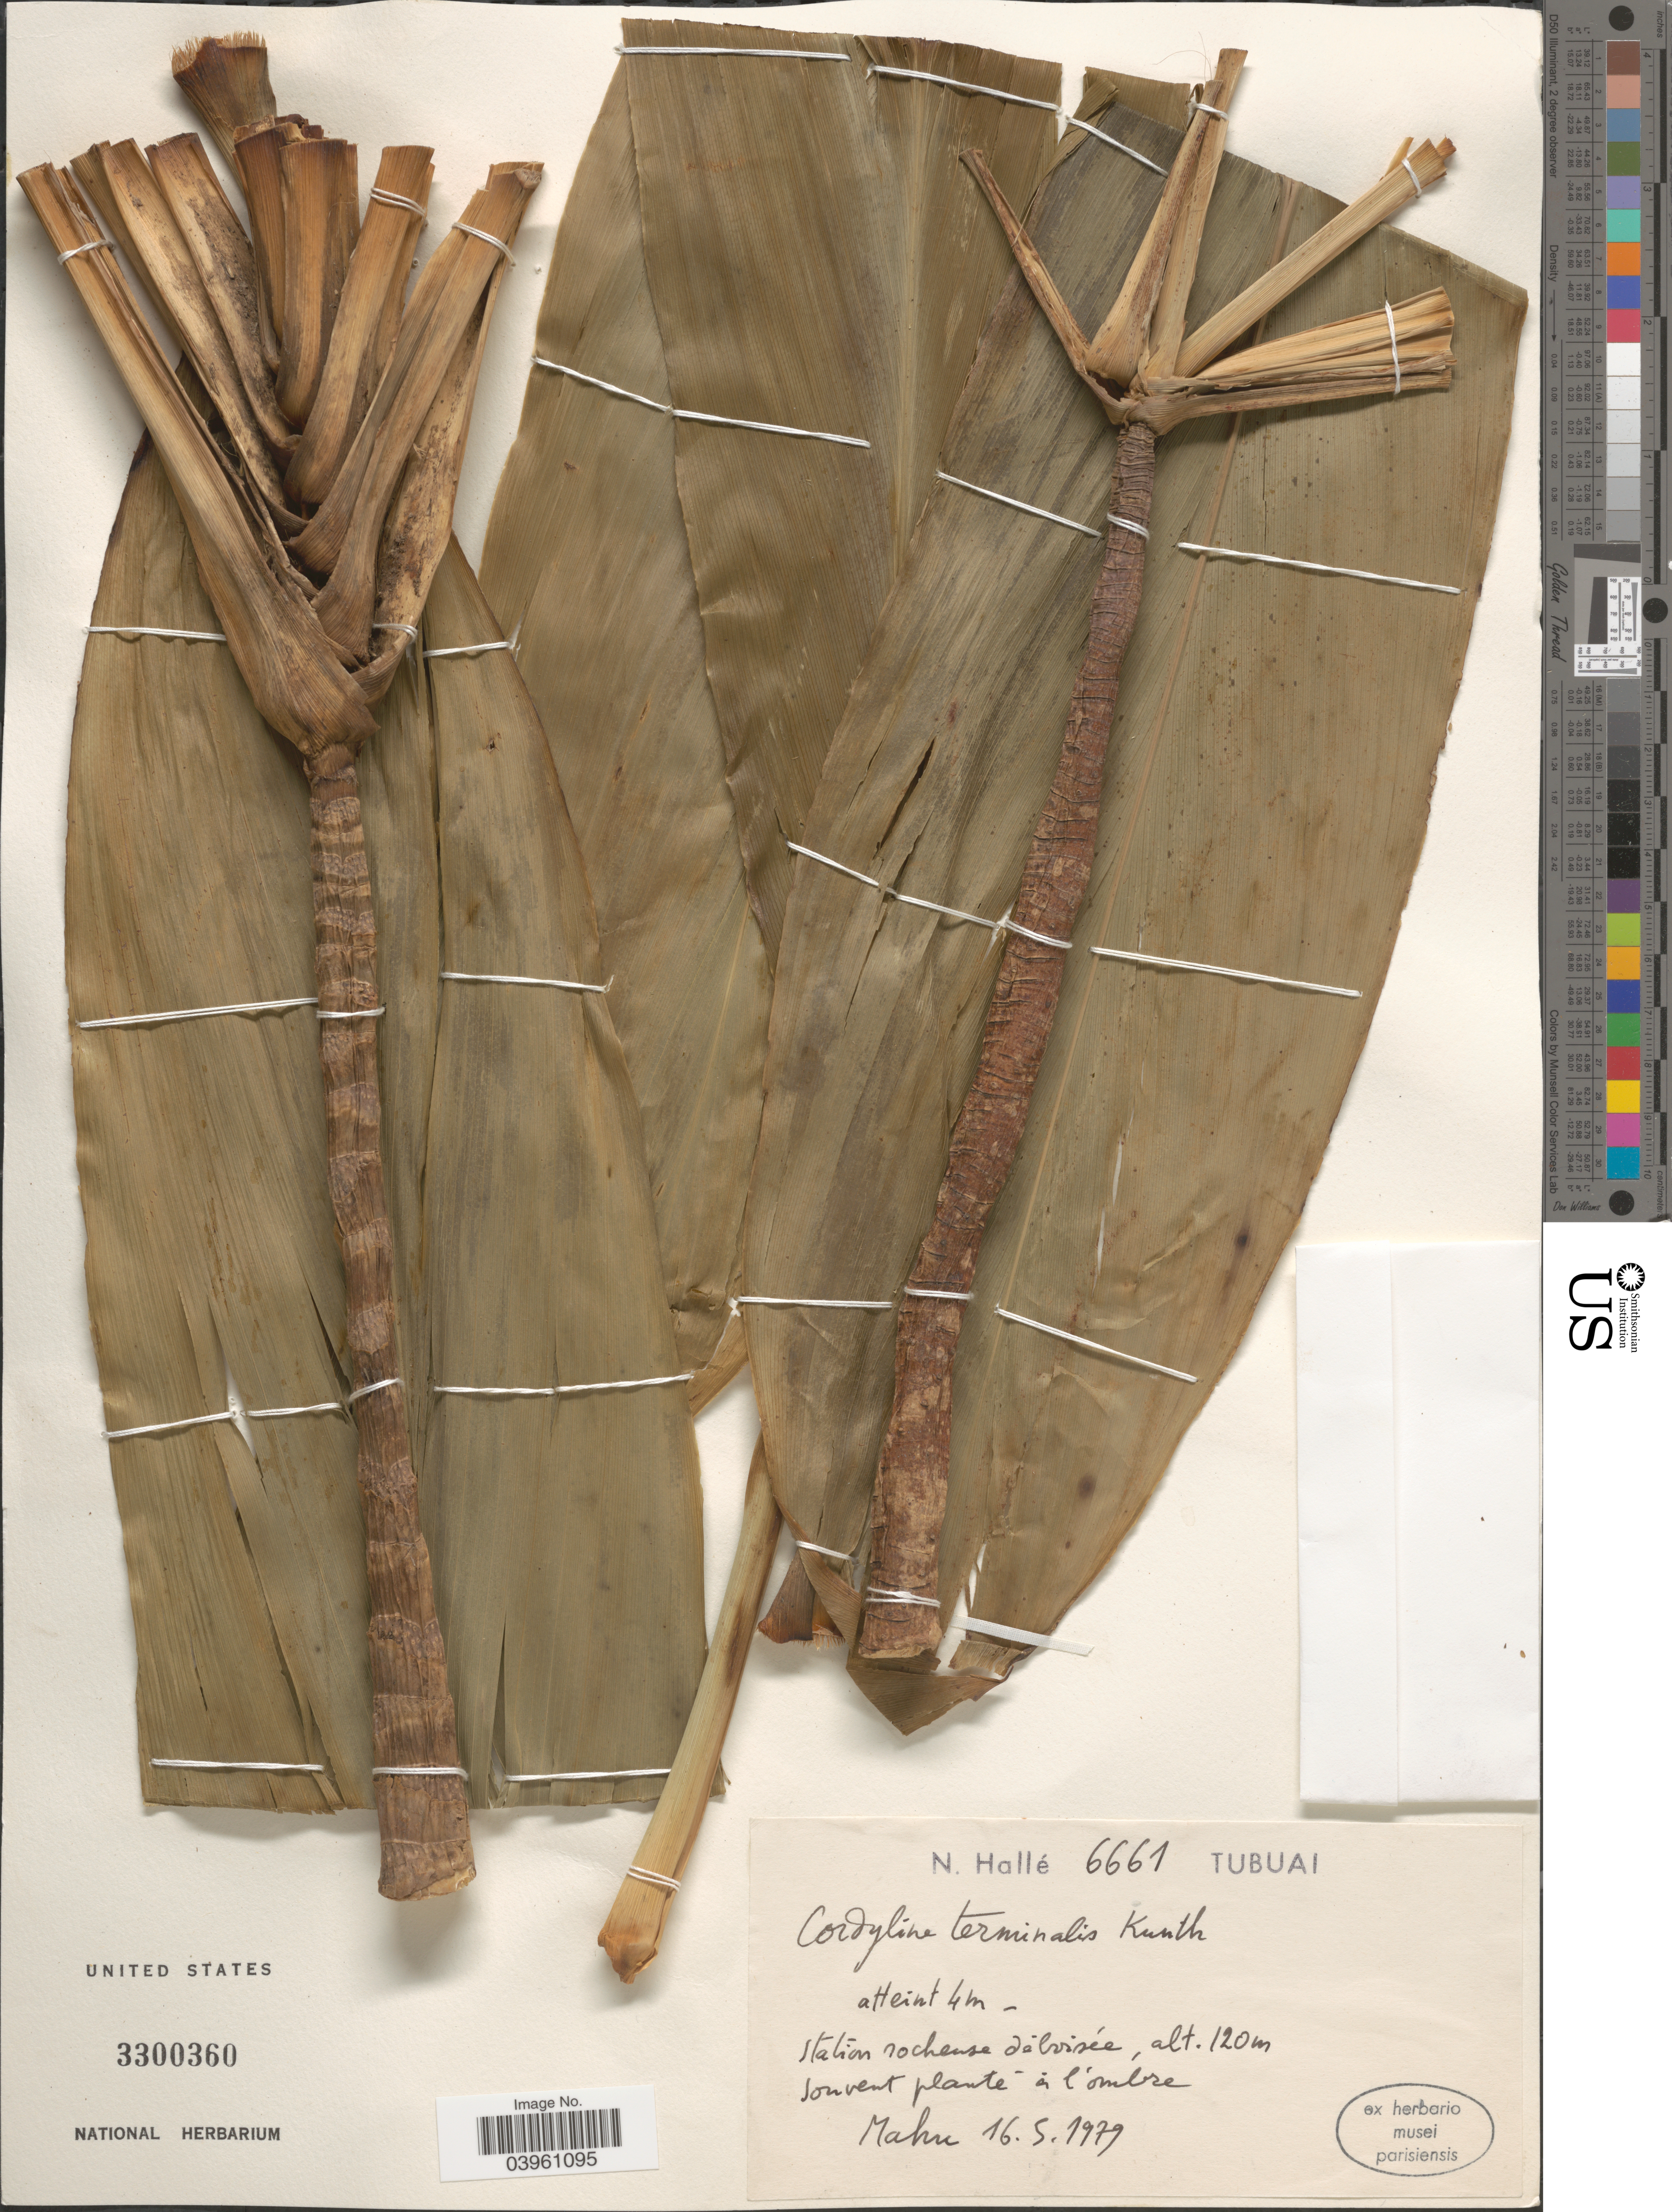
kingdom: Plantae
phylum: Tracheophyta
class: Liliopsida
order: Asparagales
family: Asparagaceae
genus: Cordyline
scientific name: Cordyline terminalis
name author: (L.) Kunth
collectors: N. Hallé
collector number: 6661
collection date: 1979-05-16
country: French Polynesia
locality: Tubuai. Station rocheuse déloisée.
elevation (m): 120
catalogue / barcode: US 3300360